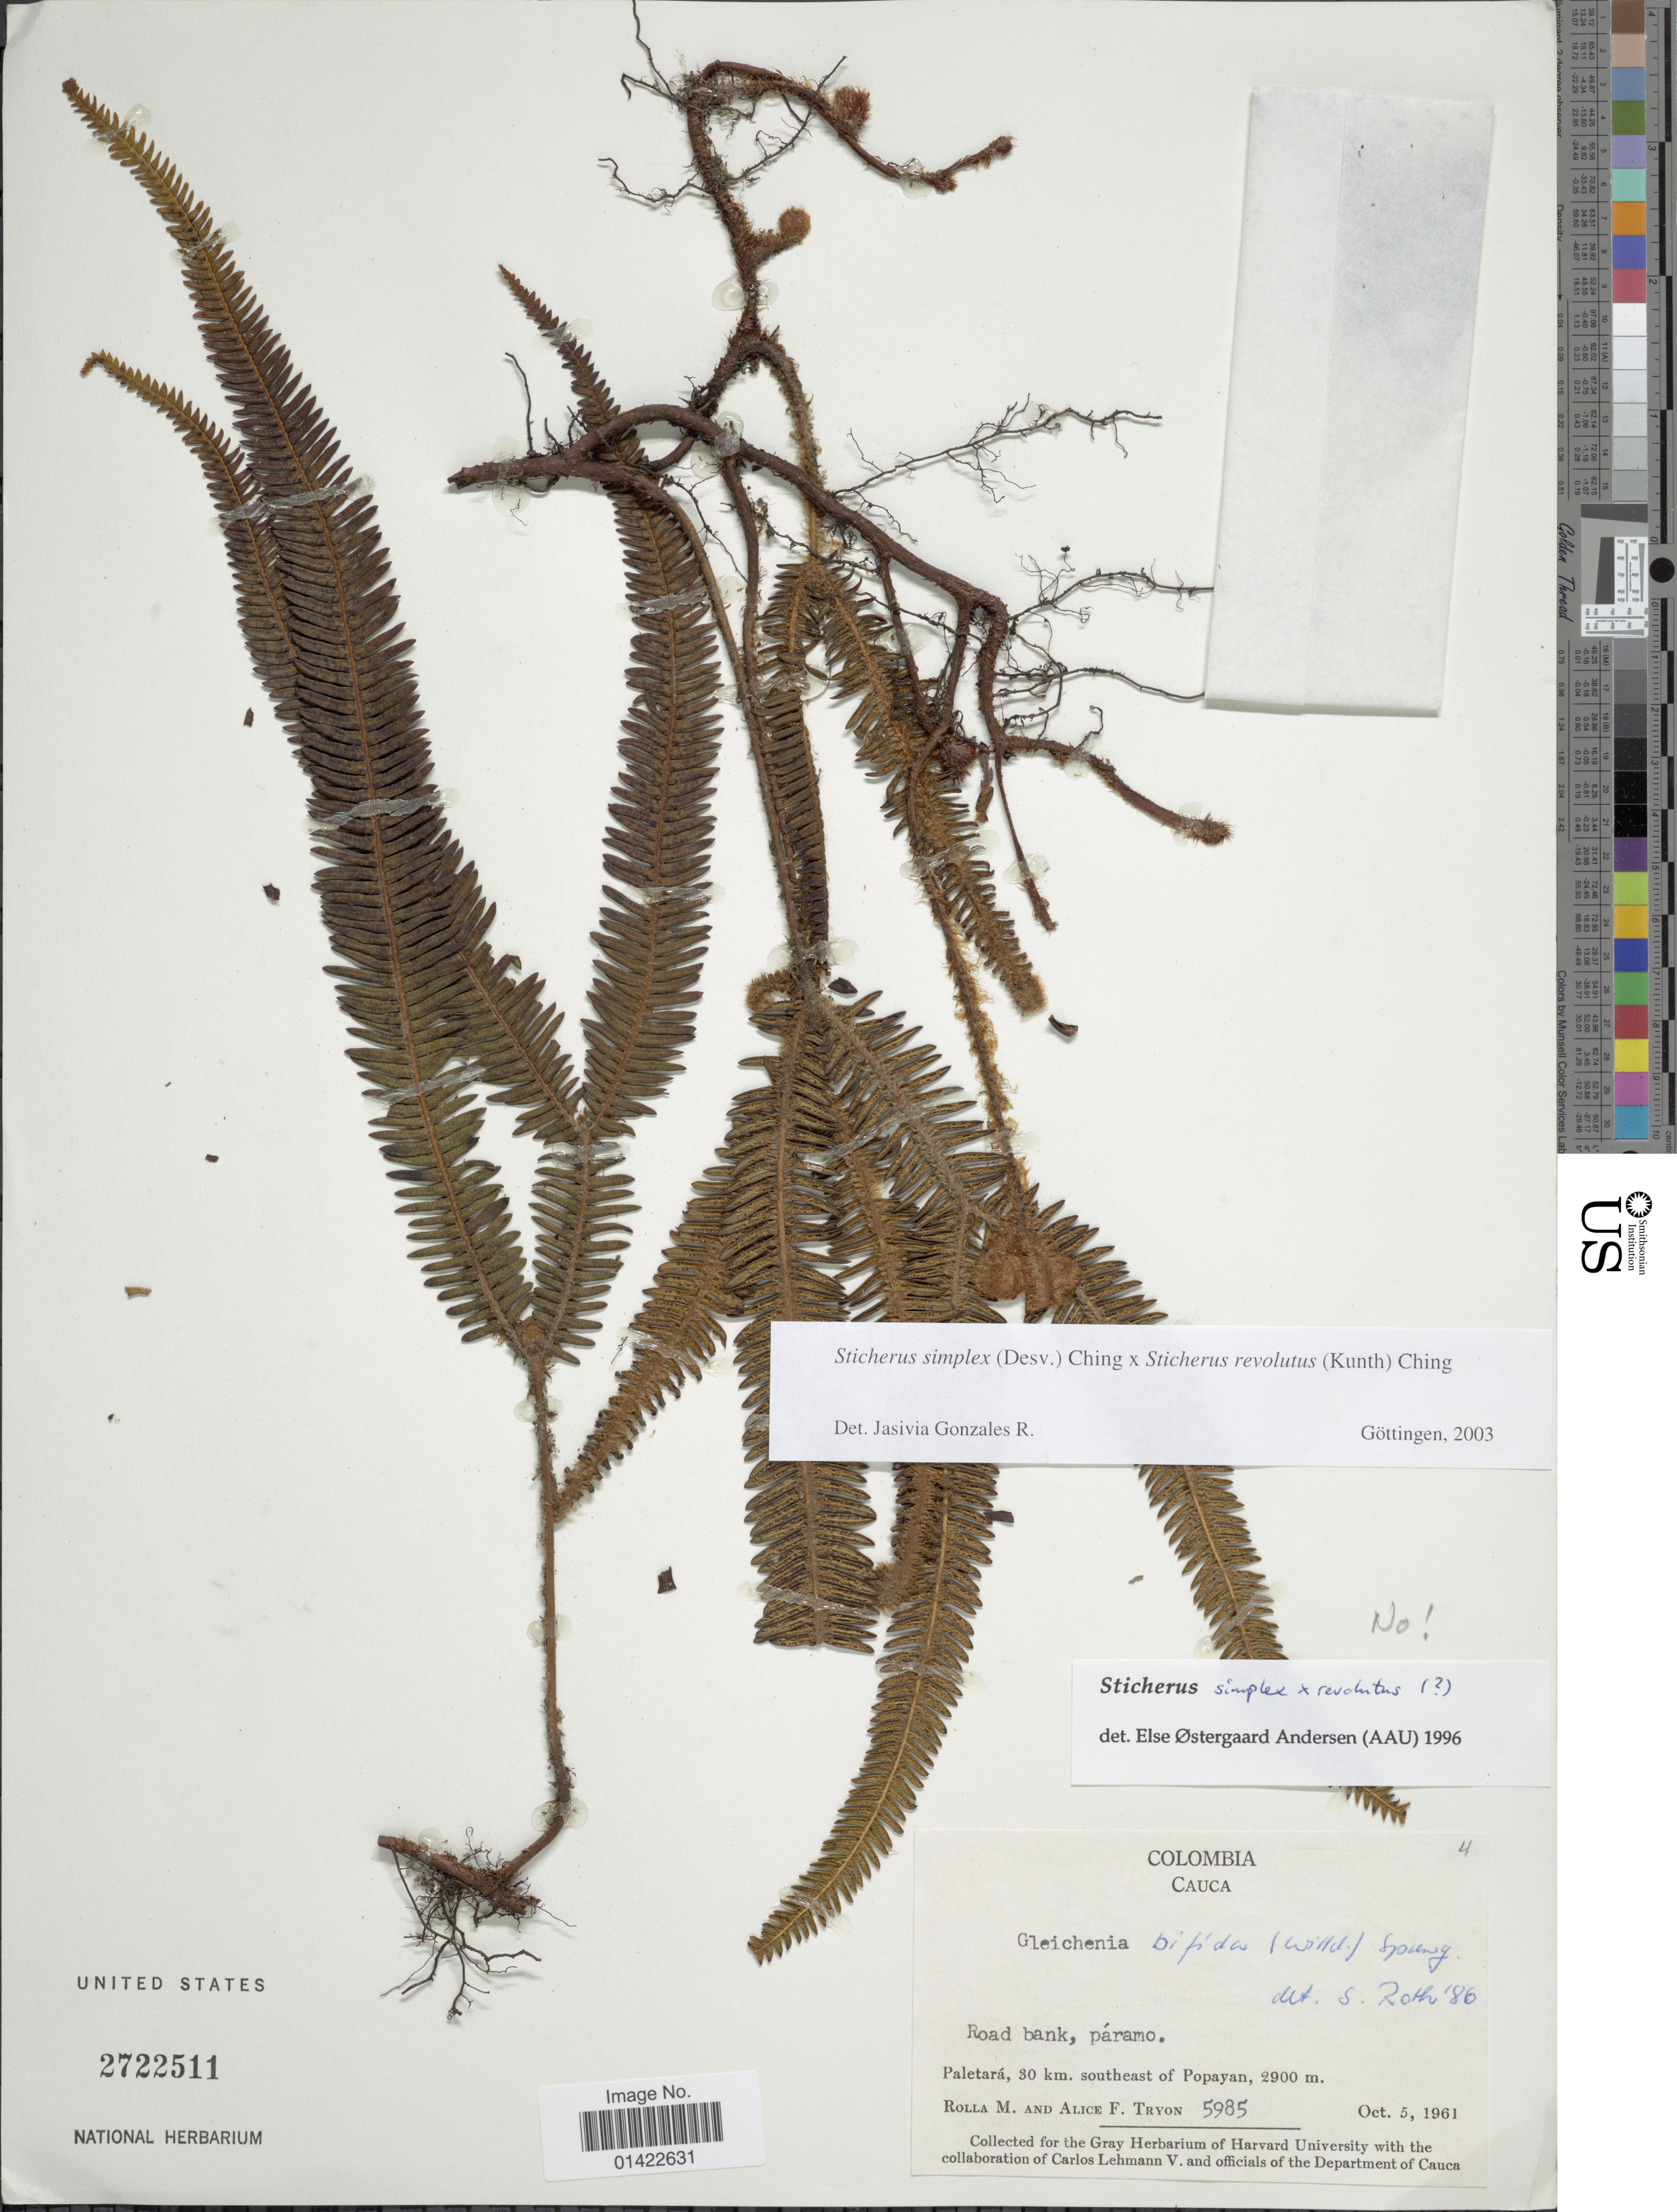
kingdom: Plantae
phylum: Tracheophyta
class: Polypodiopsida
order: Gleicheniales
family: Gleicheniaceae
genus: Sticherus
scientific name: Sticherus simplex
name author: (Desv.) Ching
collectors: M. Rolla & A. F. Tryon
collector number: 5985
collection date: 1961-10-05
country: Colombia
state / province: Cauca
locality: Road bank, páramo. Paletará, 30 km. southeast of Popayan.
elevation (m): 2900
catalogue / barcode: US 2722511